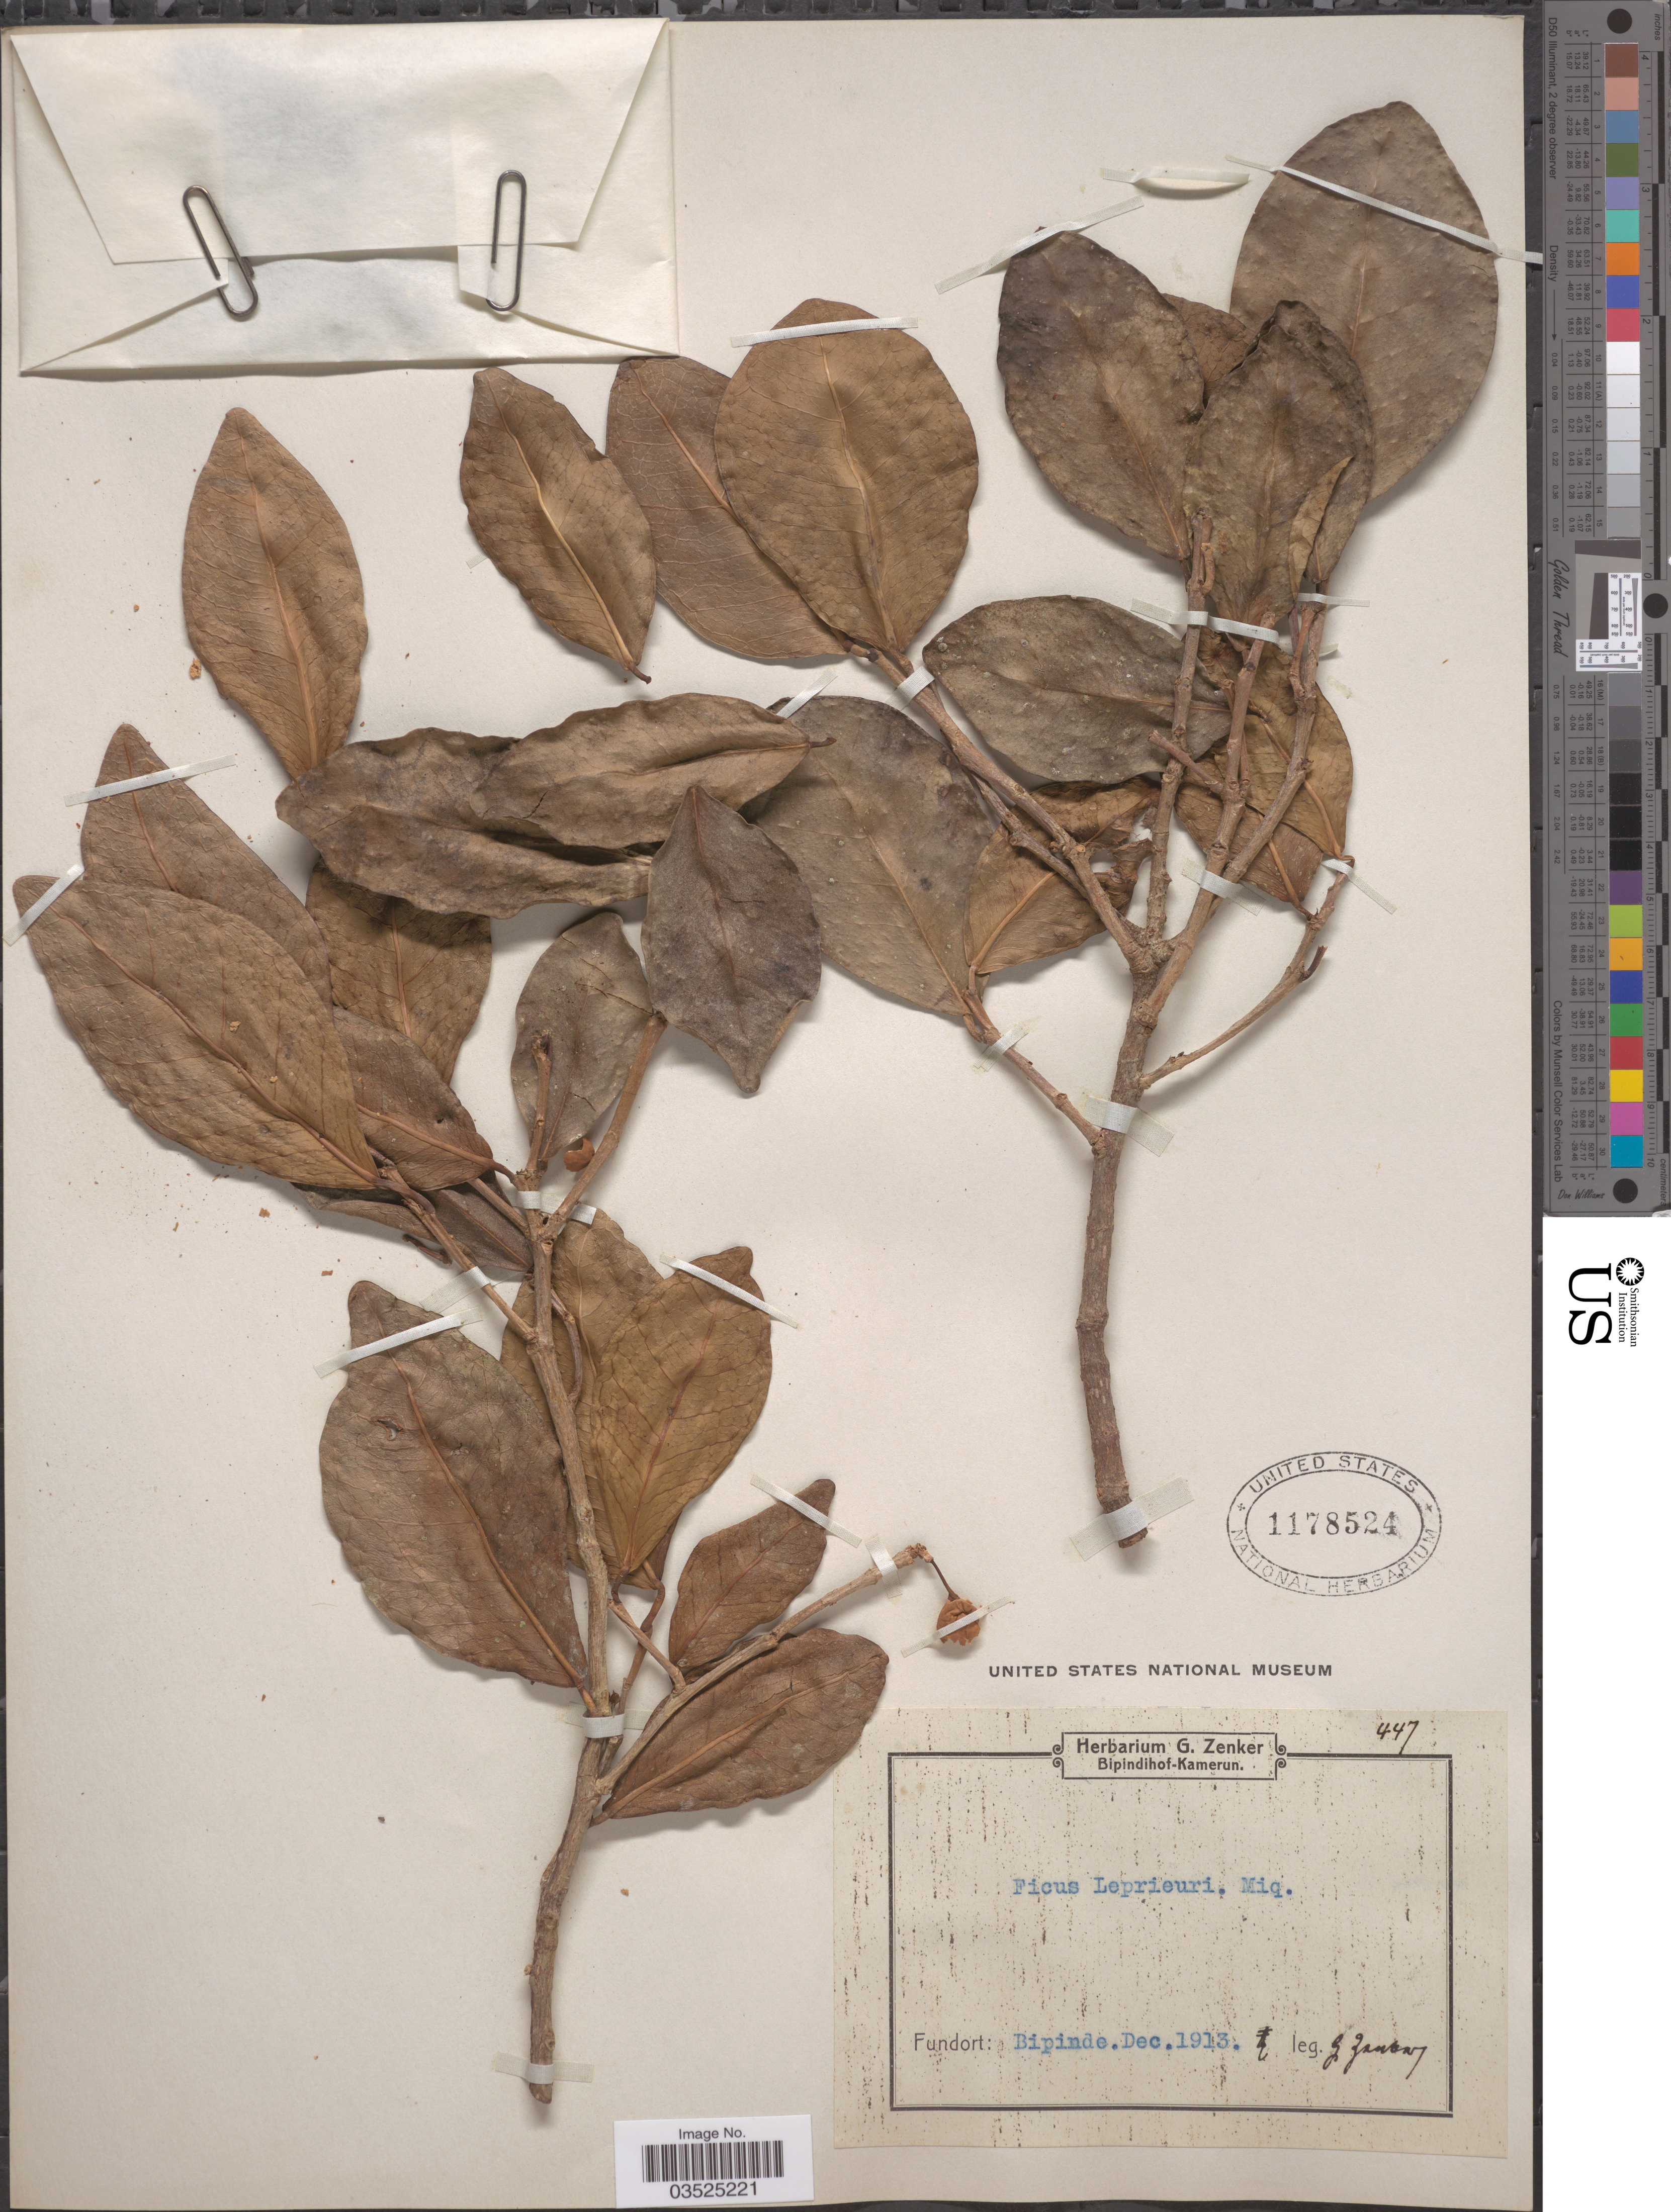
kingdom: Plantae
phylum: Tracheophyta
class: Magnoliopsida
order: Rosales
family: Moraceae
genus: Ficus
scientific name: Ficus leprieuri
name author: Miq.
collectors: G. A. Zenker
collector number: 447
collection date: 1913-12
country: Cameroon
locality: Bipinde.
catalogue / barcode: US 1178524